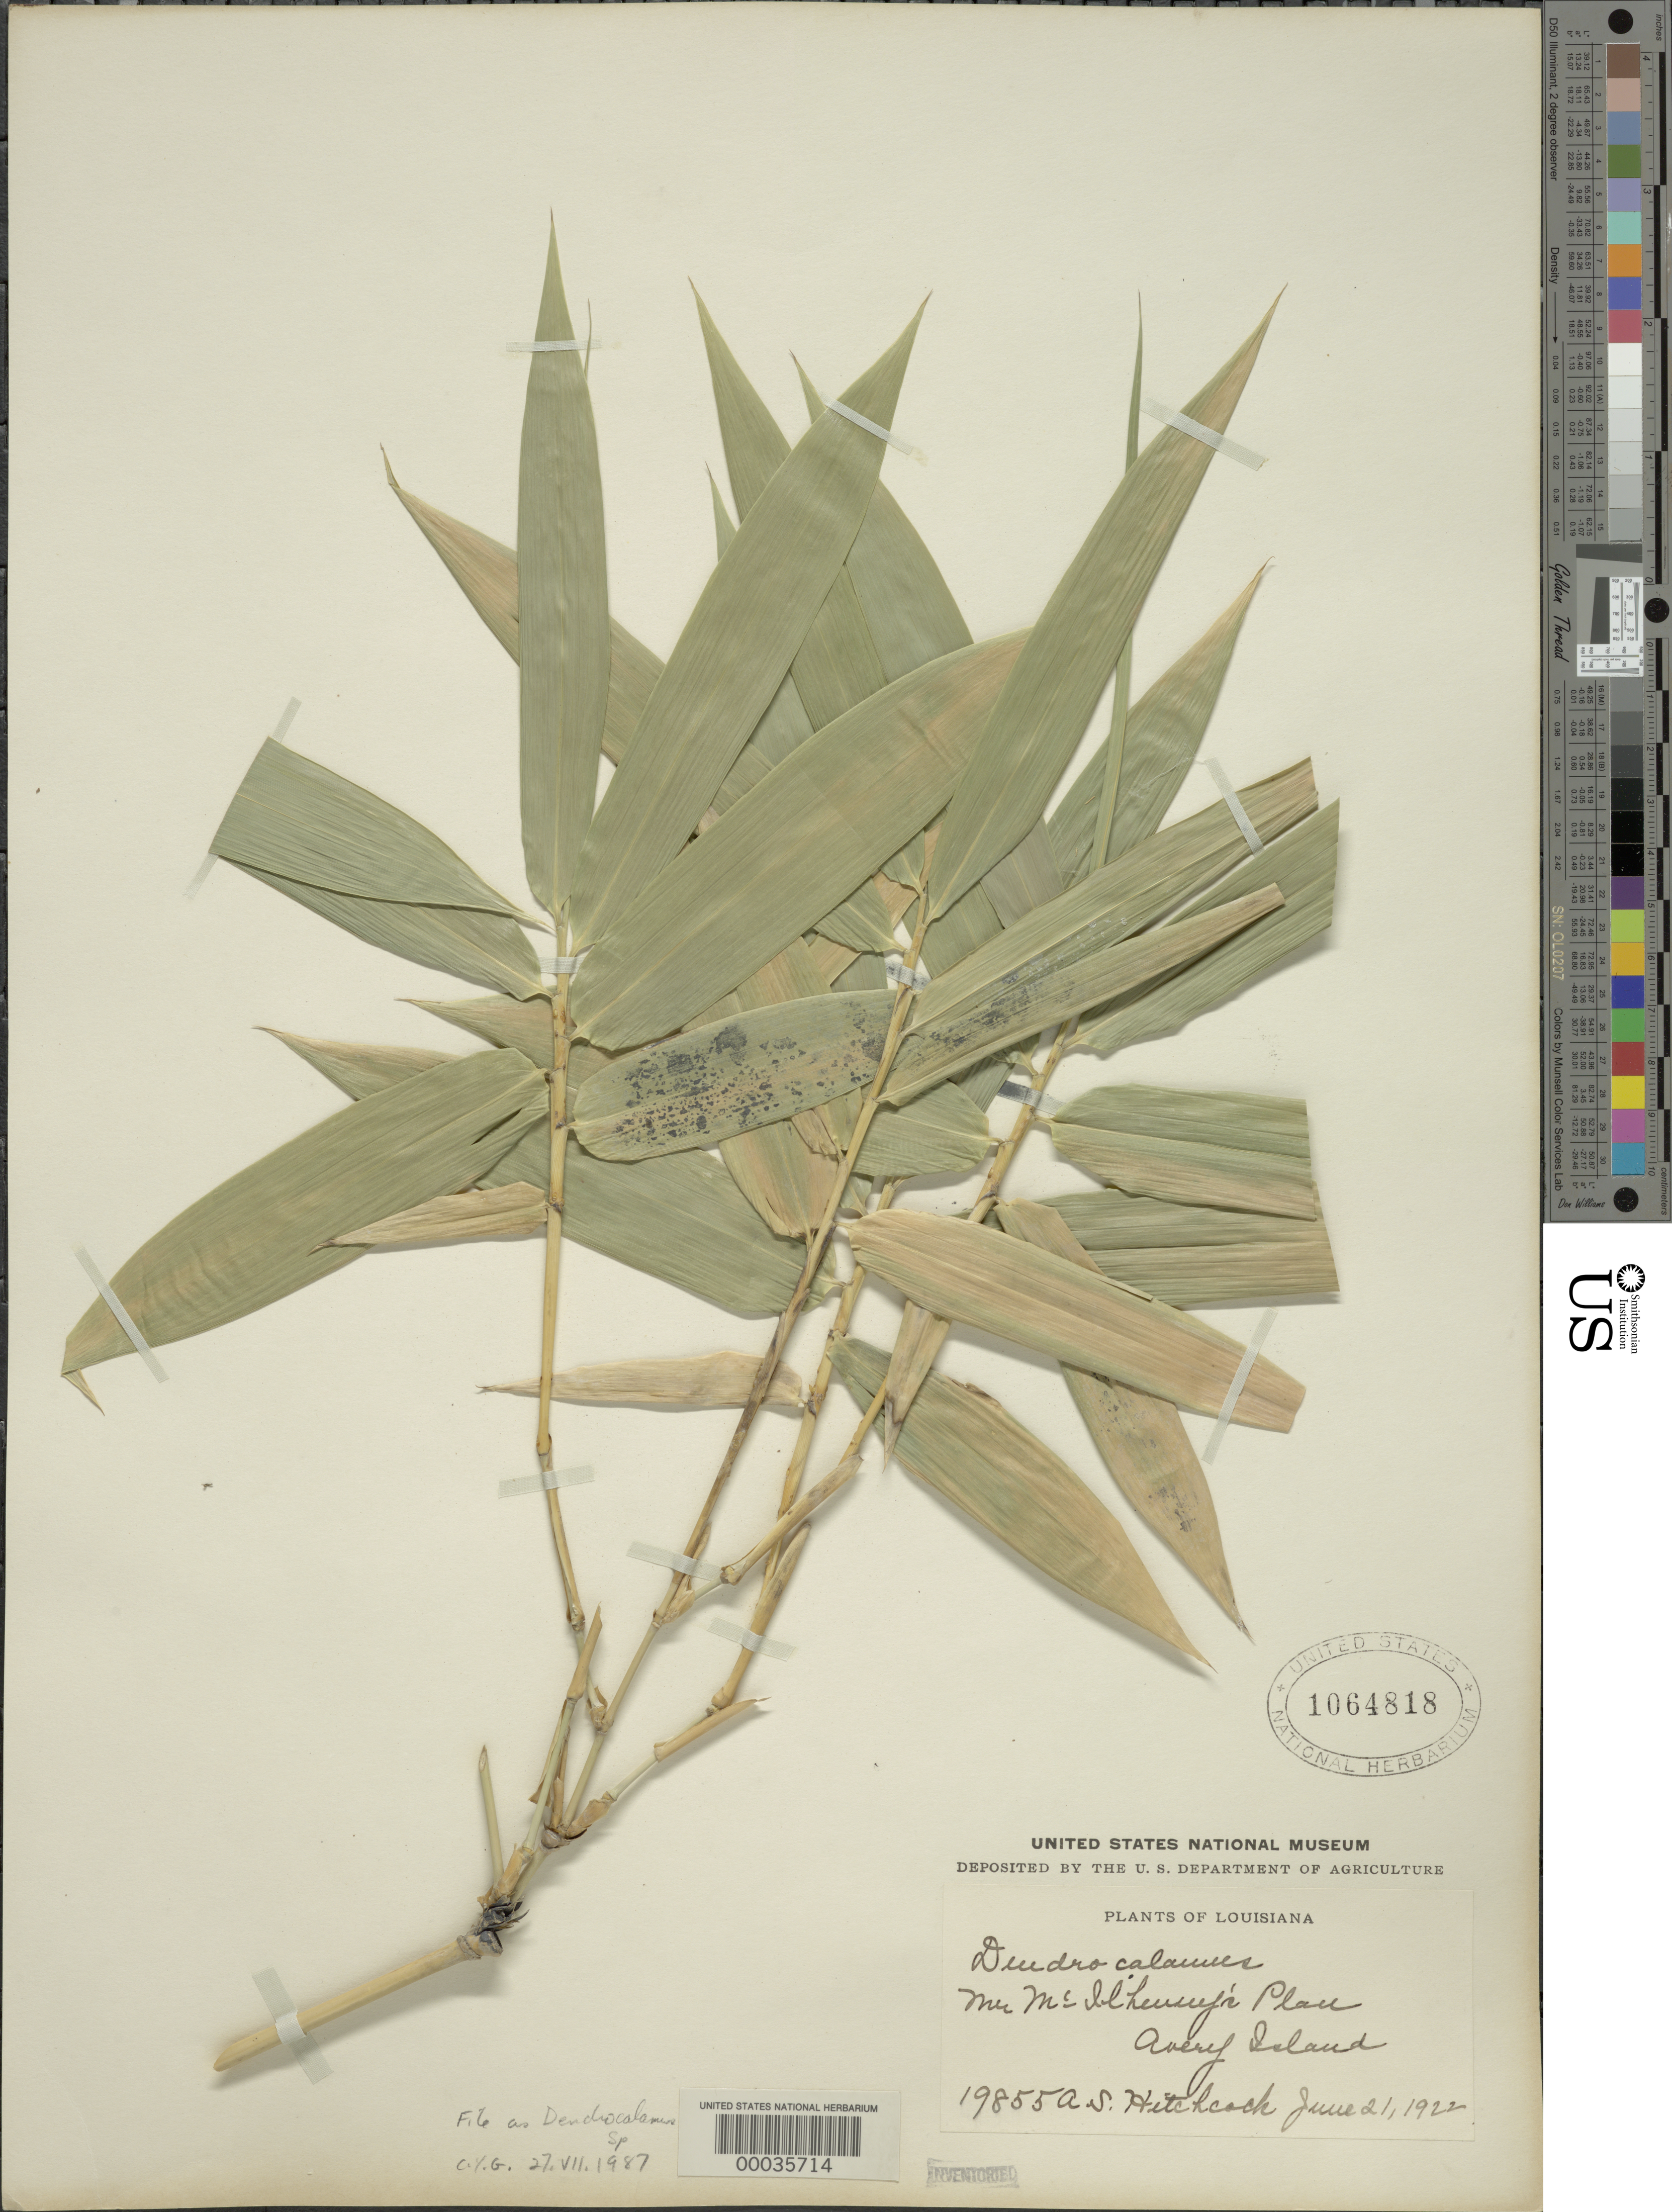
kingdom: Plantae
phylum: Tracheophyta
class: Liliopsida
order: Poales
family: Poaceae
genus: Dendrocalamus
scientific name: Dendrocalamus sp.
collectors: A. S. Hitchcock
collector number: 19855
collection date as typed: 21 Jun 1922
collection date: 1922-06-21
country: United States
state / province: Louisiana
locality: Avery island, mcilhenney's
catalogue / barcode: US 1064818